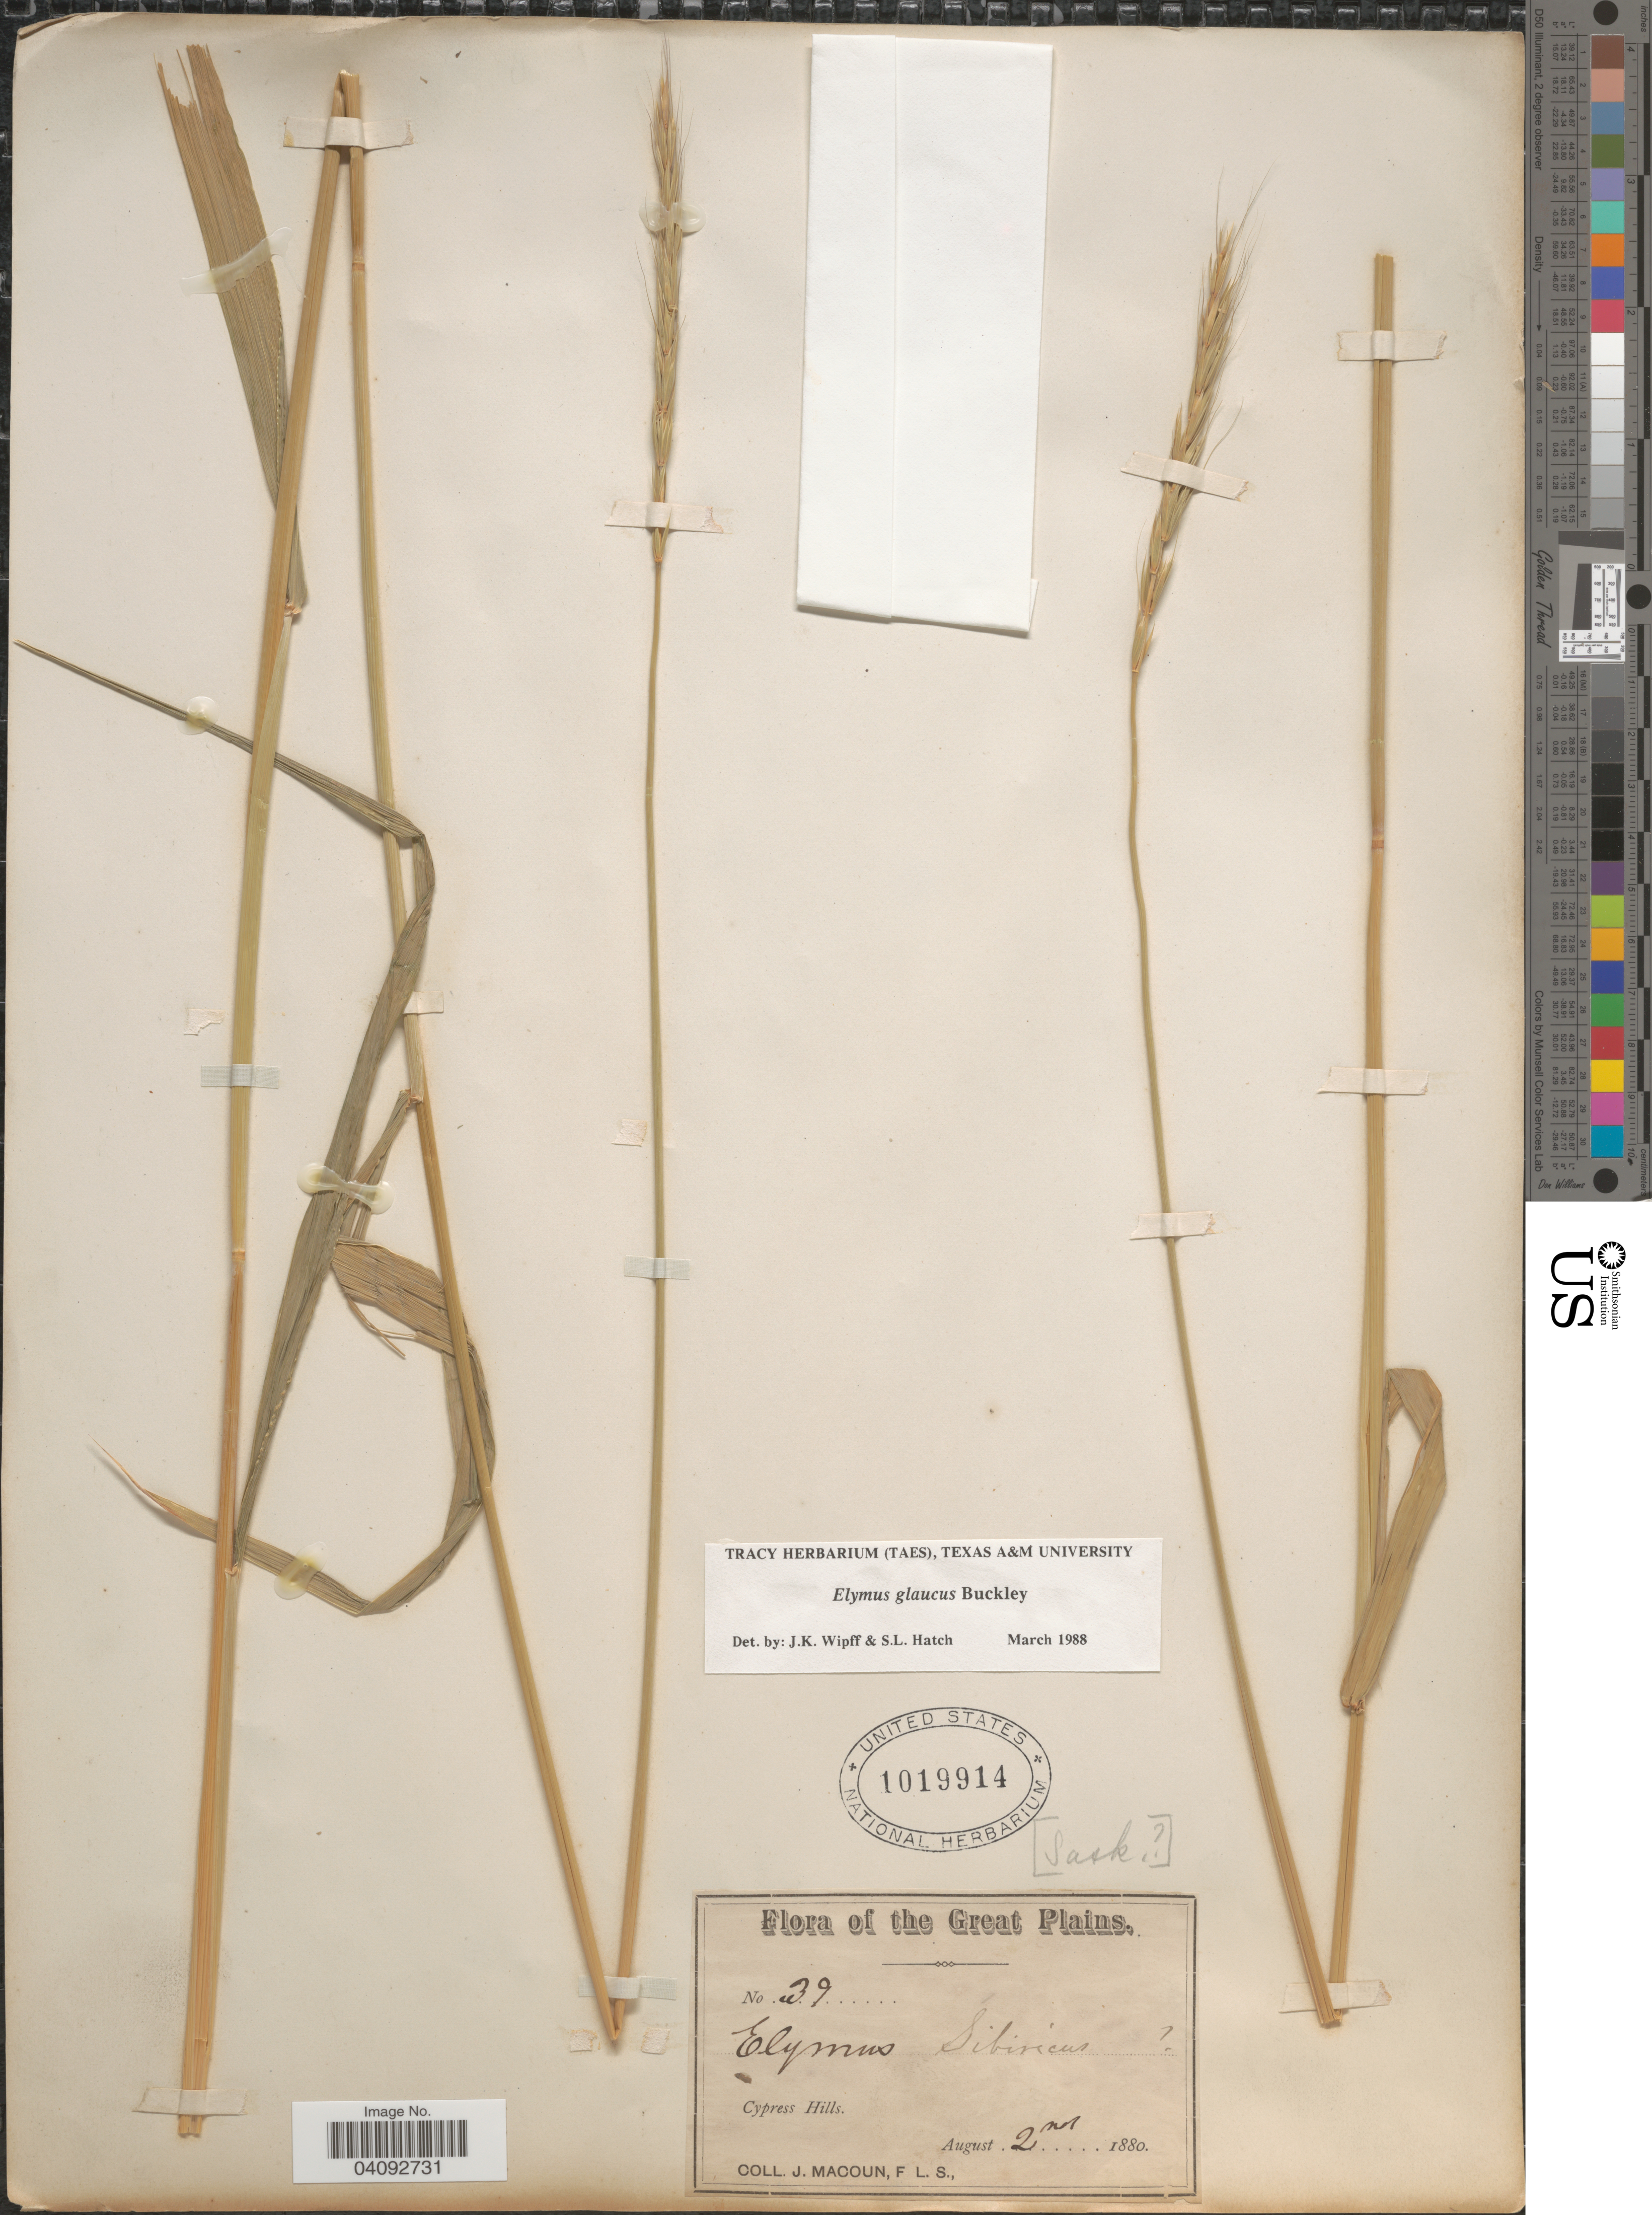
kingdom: Plantae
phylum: Tracheophyta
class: Liliopsida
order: Poales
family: Poaceae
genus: Elymus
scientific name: Elymus glaucus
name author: Buckley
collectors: J. Macoun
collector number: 39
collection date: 1880-08-02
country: Canada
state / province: Saskatchewan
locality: The Great Plains. Cypress Hills.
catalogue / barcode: US 1019914